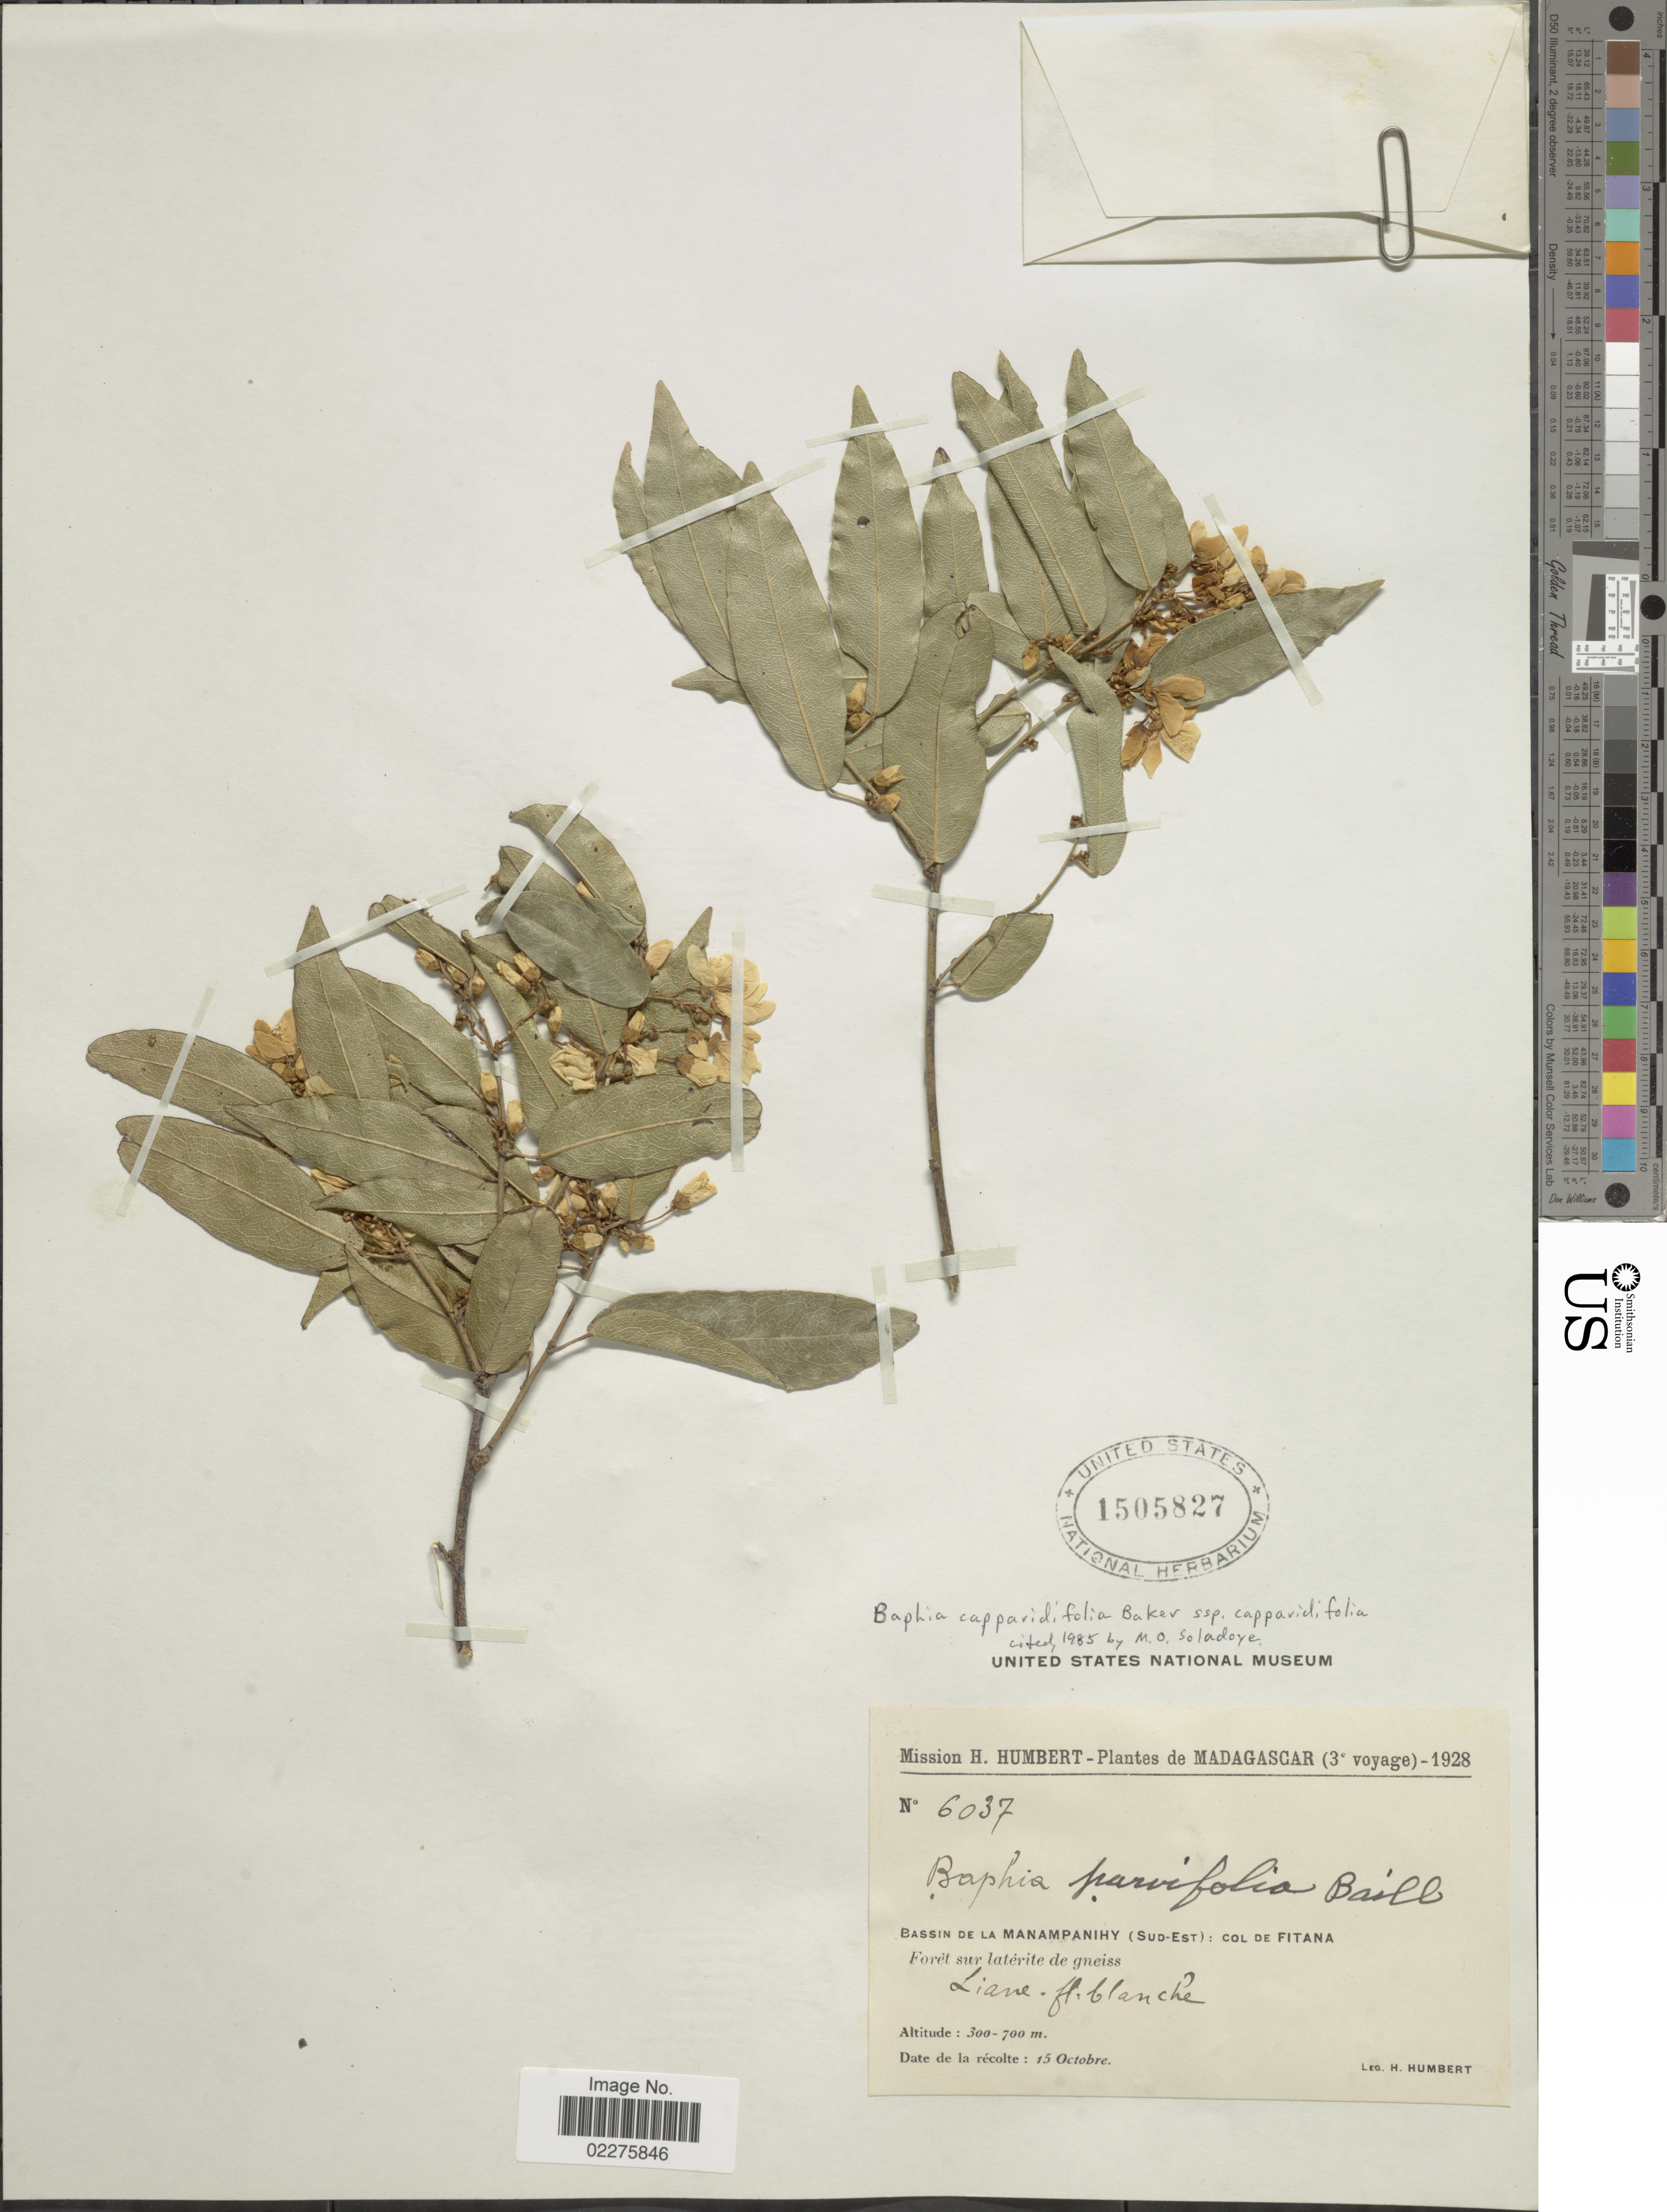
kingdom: Plantae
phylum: Tracheophyta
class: Magnoliopsida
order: Fabales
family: Fabaceae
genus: Baphia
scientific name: Baphia capparidifolia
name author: Baker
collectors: H. Humbert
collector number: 6037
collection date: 1928-10-15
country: Madagascar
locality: Bassin de la Manampanihy (Sud-Est), col de Fitana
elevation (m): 300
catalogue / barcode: US 1505827